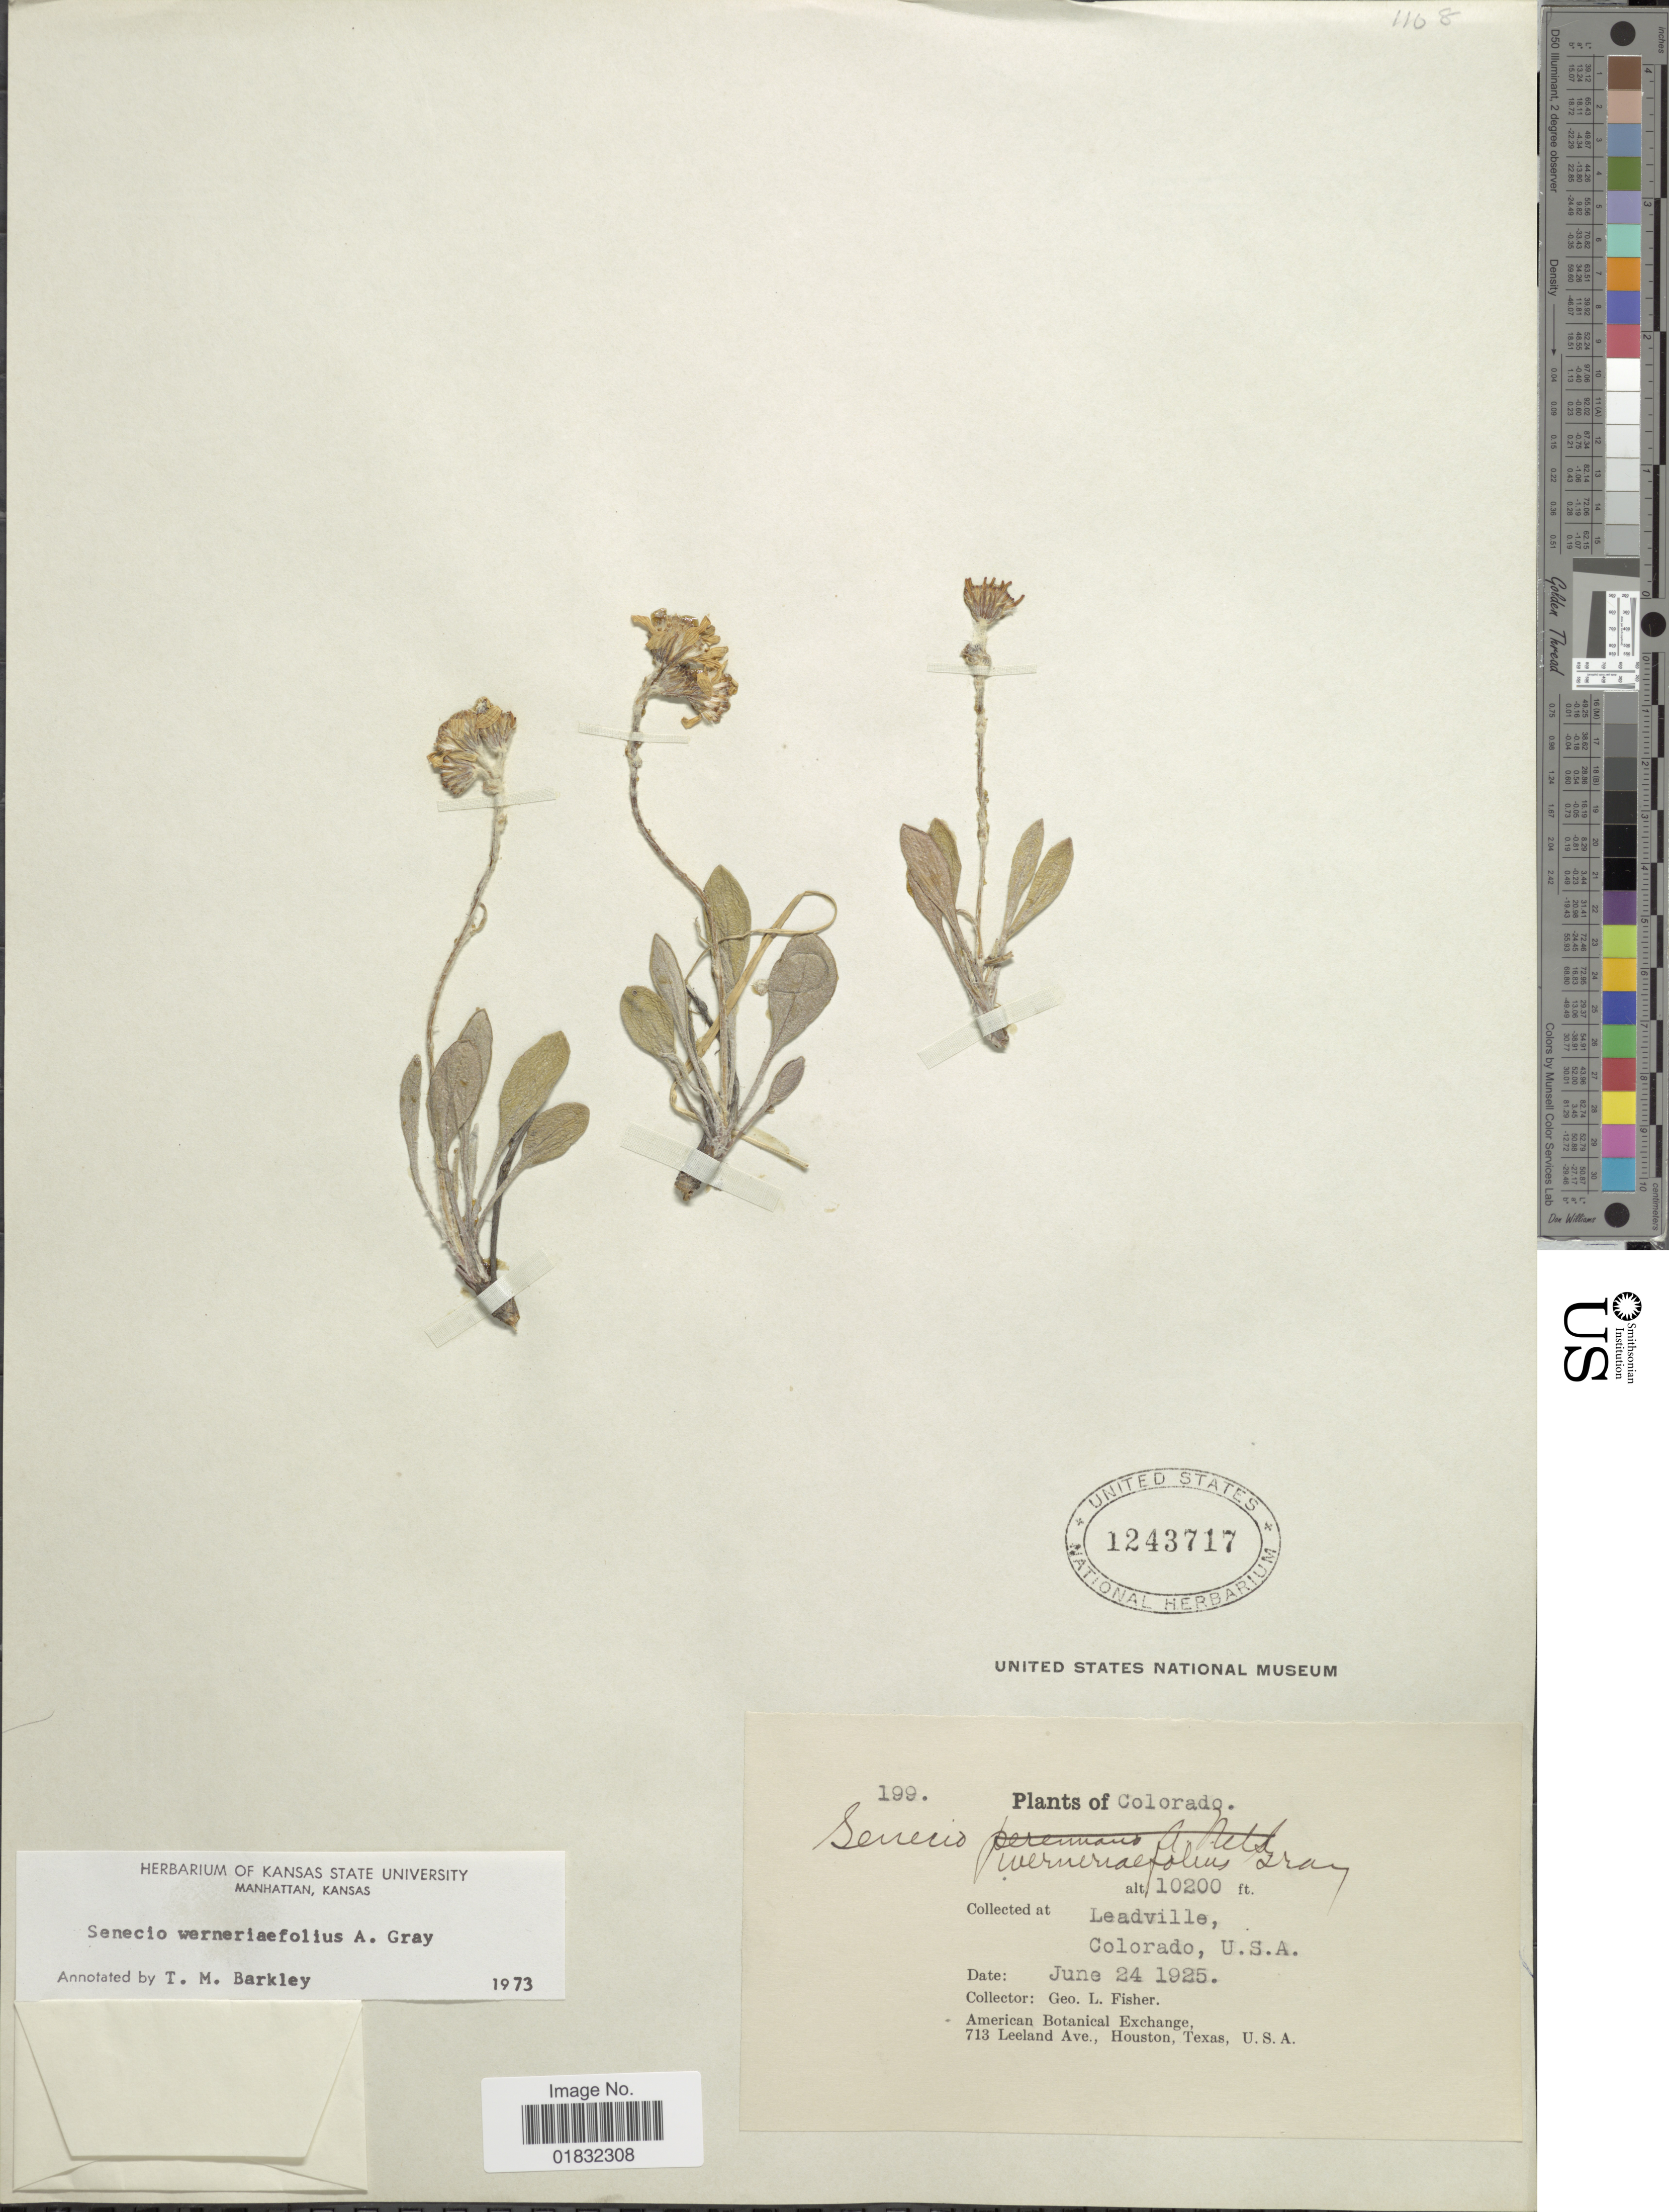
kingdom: Plantae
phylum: Tracheophyta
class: Magnoliopsida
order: Asterales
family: Asteraceae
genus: Packera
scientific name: Packera werneriifolia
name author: (A. Gray) W.A. Weber & Á. Löve ex Trock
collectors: G. L. Fisher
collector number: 199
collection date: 1925-06-24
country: United States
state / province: Colorado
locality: Leadville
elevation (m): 3109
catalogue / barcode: US 1243717